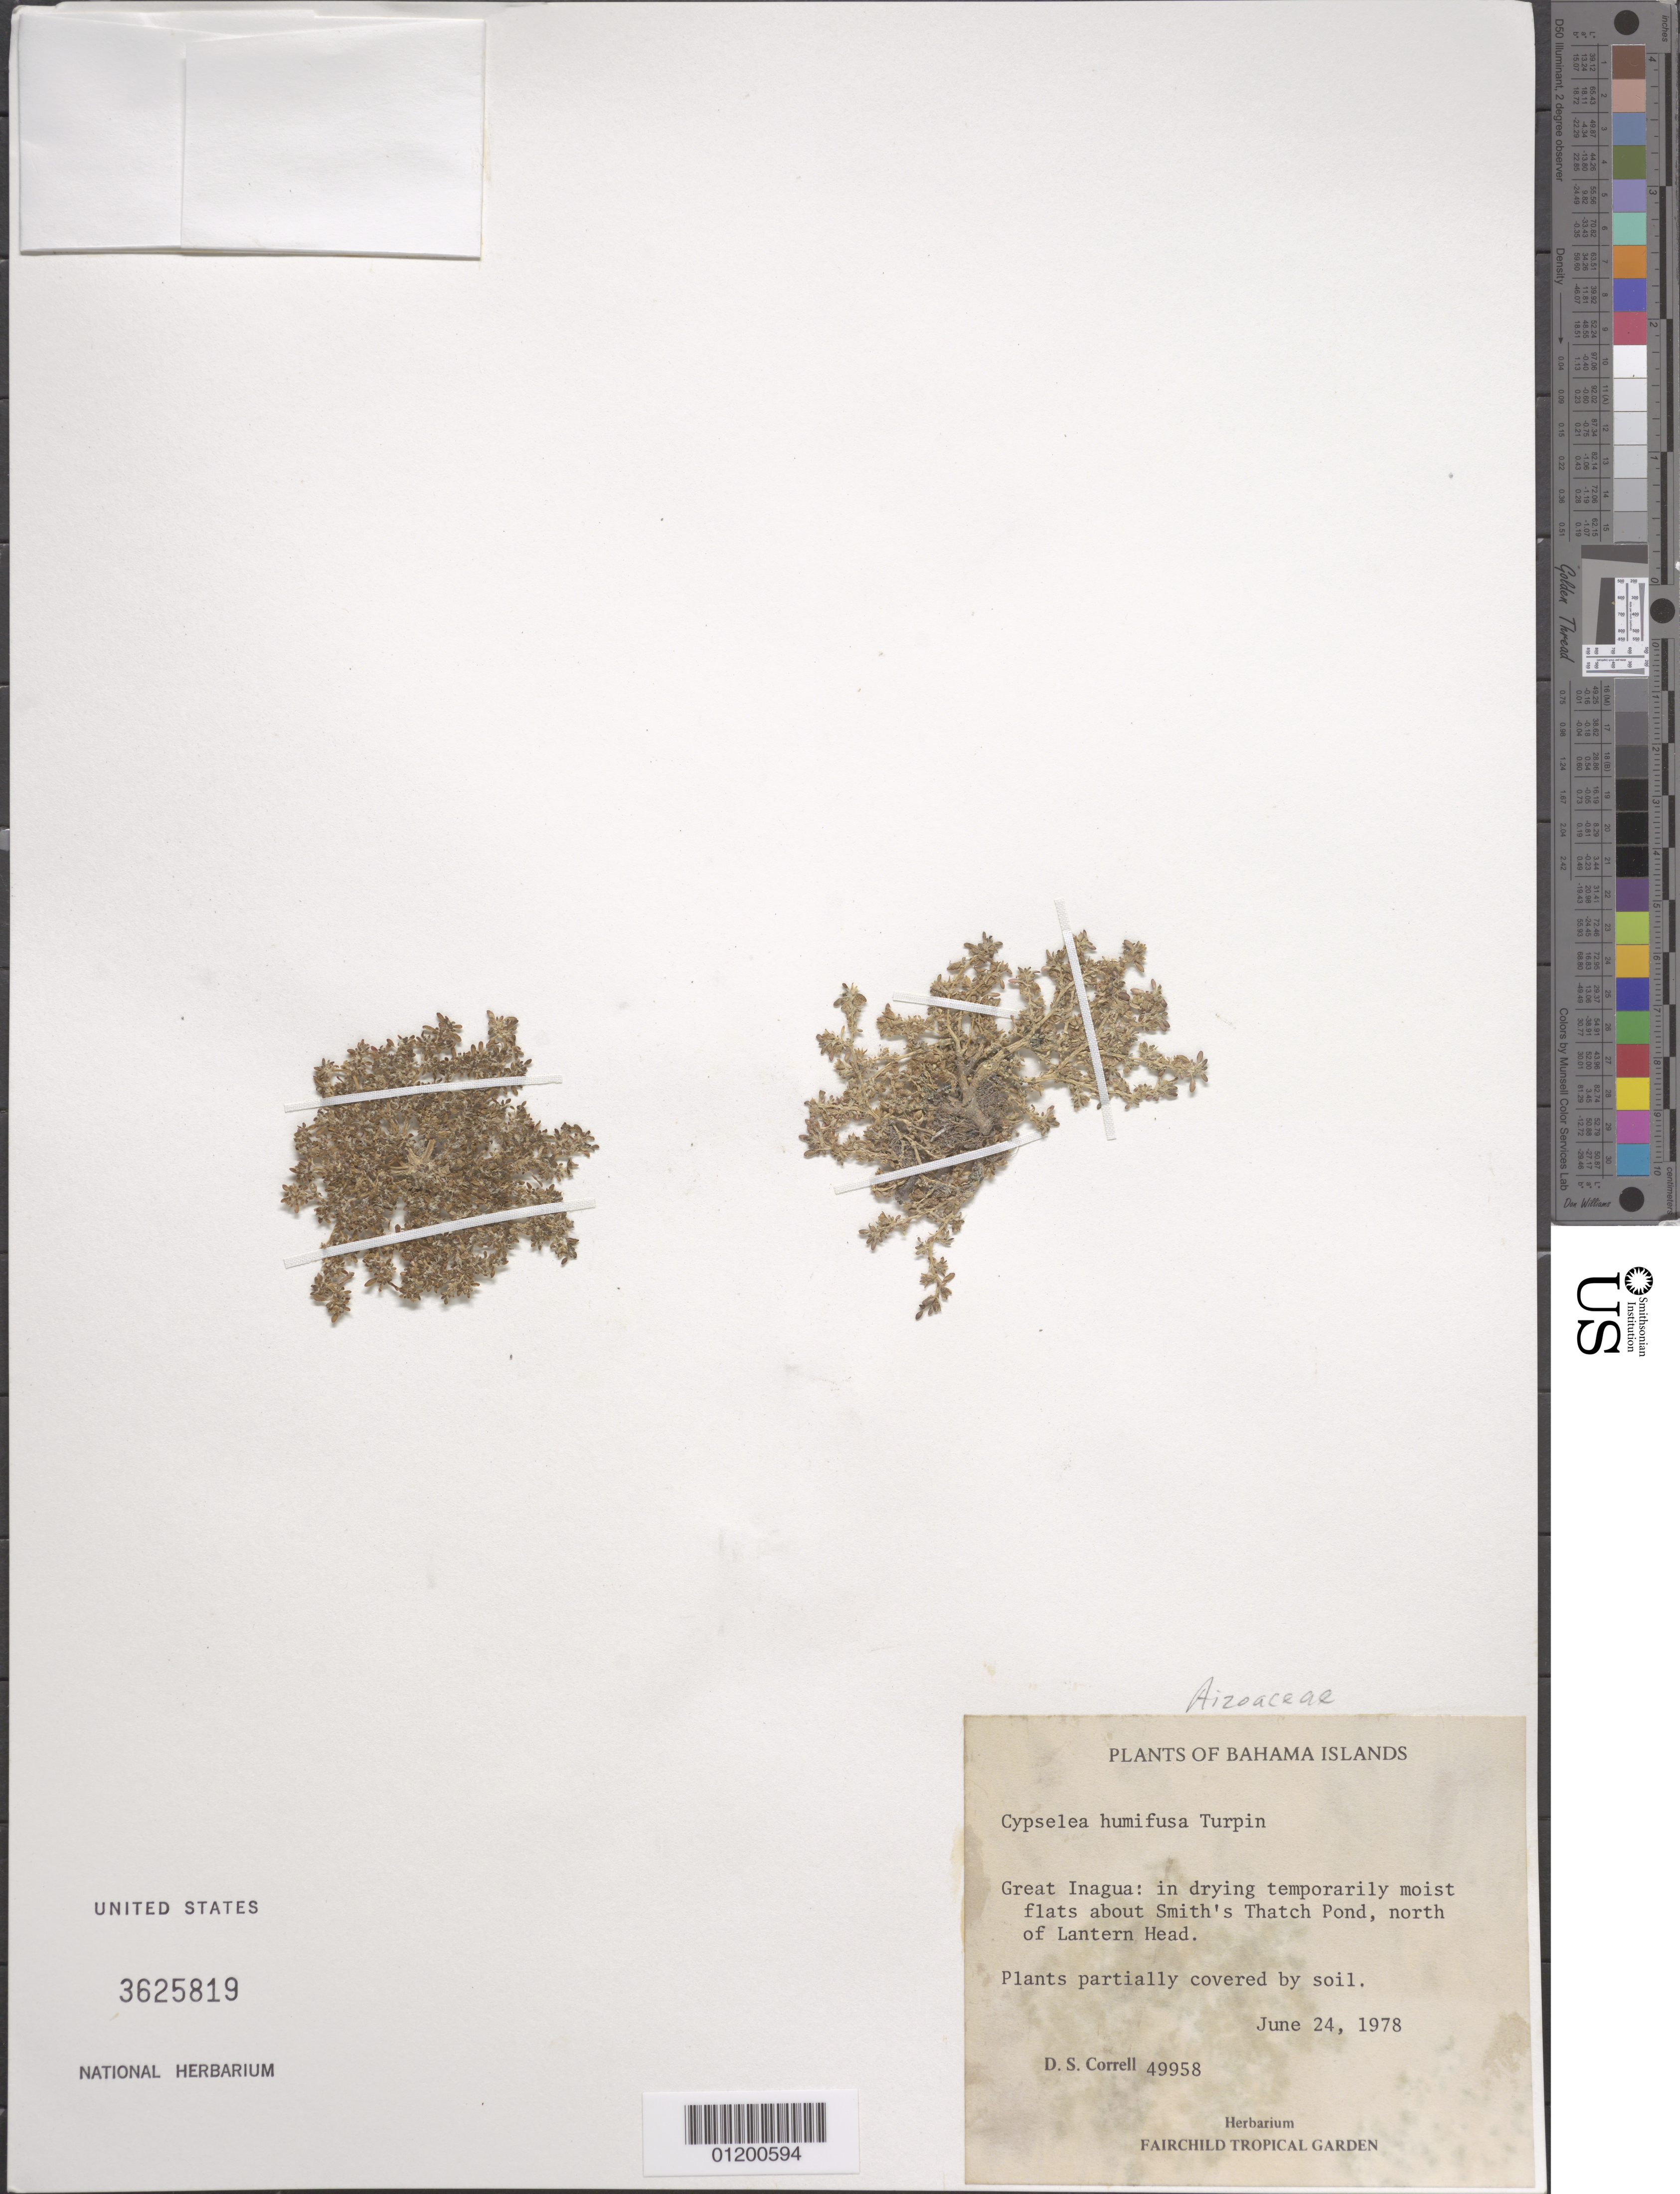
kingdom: Plantae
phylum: Tracheophyta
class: Magnoliopsida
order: Caryophyllales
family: Aizoaceae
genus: Sesuvium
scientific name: Sesuvium humifusum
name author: (Turpin) Bohley & G. Kadereit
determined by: Strong, Mark T., (BOT), Smithsonian Institution - National Museum of Natural History (UNITED STATES)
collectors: D. S. Correll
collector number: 49958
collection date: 1978-06-24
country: Bahamas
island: Great Inagua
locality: In drying temporarily moist flast about Smith's Thatch Pond, N of Lantern Head.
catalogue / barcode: US 3625819